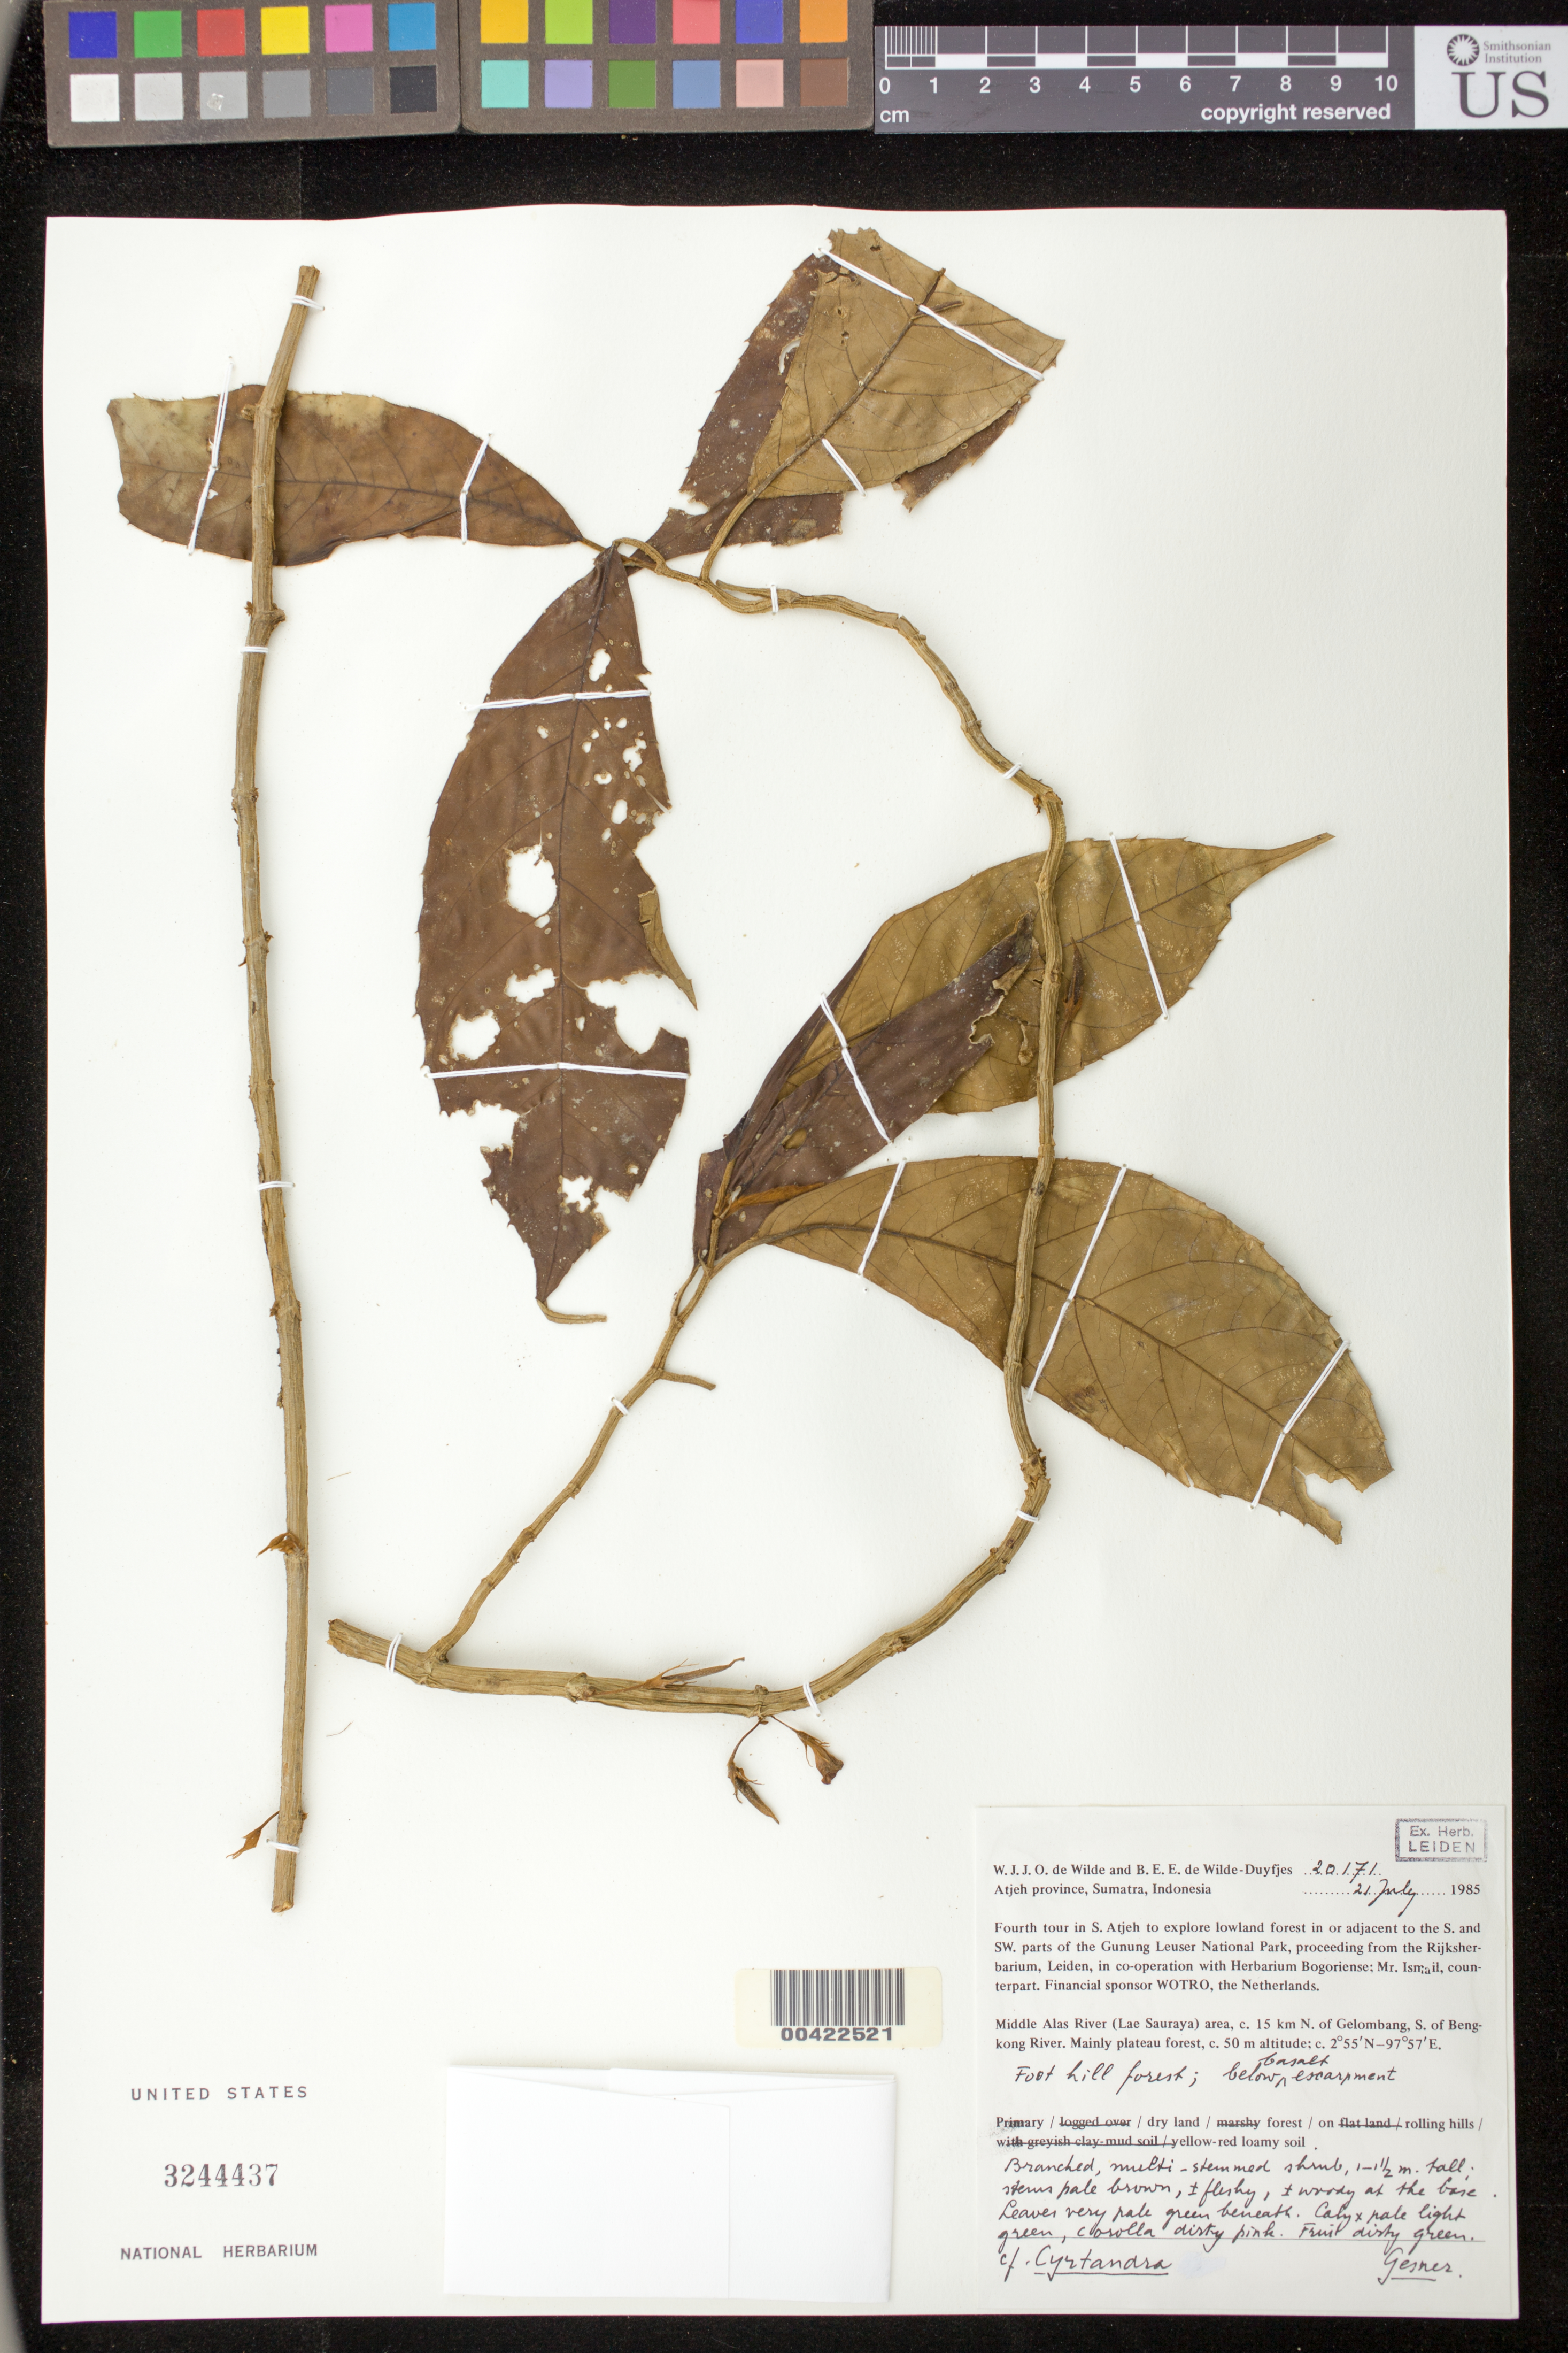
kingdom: Plantae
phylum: Tracheophyta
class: Magnoliopsida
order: Lamiales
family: Gesneriaceae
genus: Cyrtandra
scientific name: Cyrtandra sp.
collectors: W. J. de Wilde & B. E. de Wilde-Duyfjes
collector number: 20171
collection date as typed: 21 Jul 1985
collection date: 1985-07-21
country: Indonesia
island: Sumatra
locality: Aceh, Ssw of the gunumg leuser national park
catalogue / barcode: US 3244437